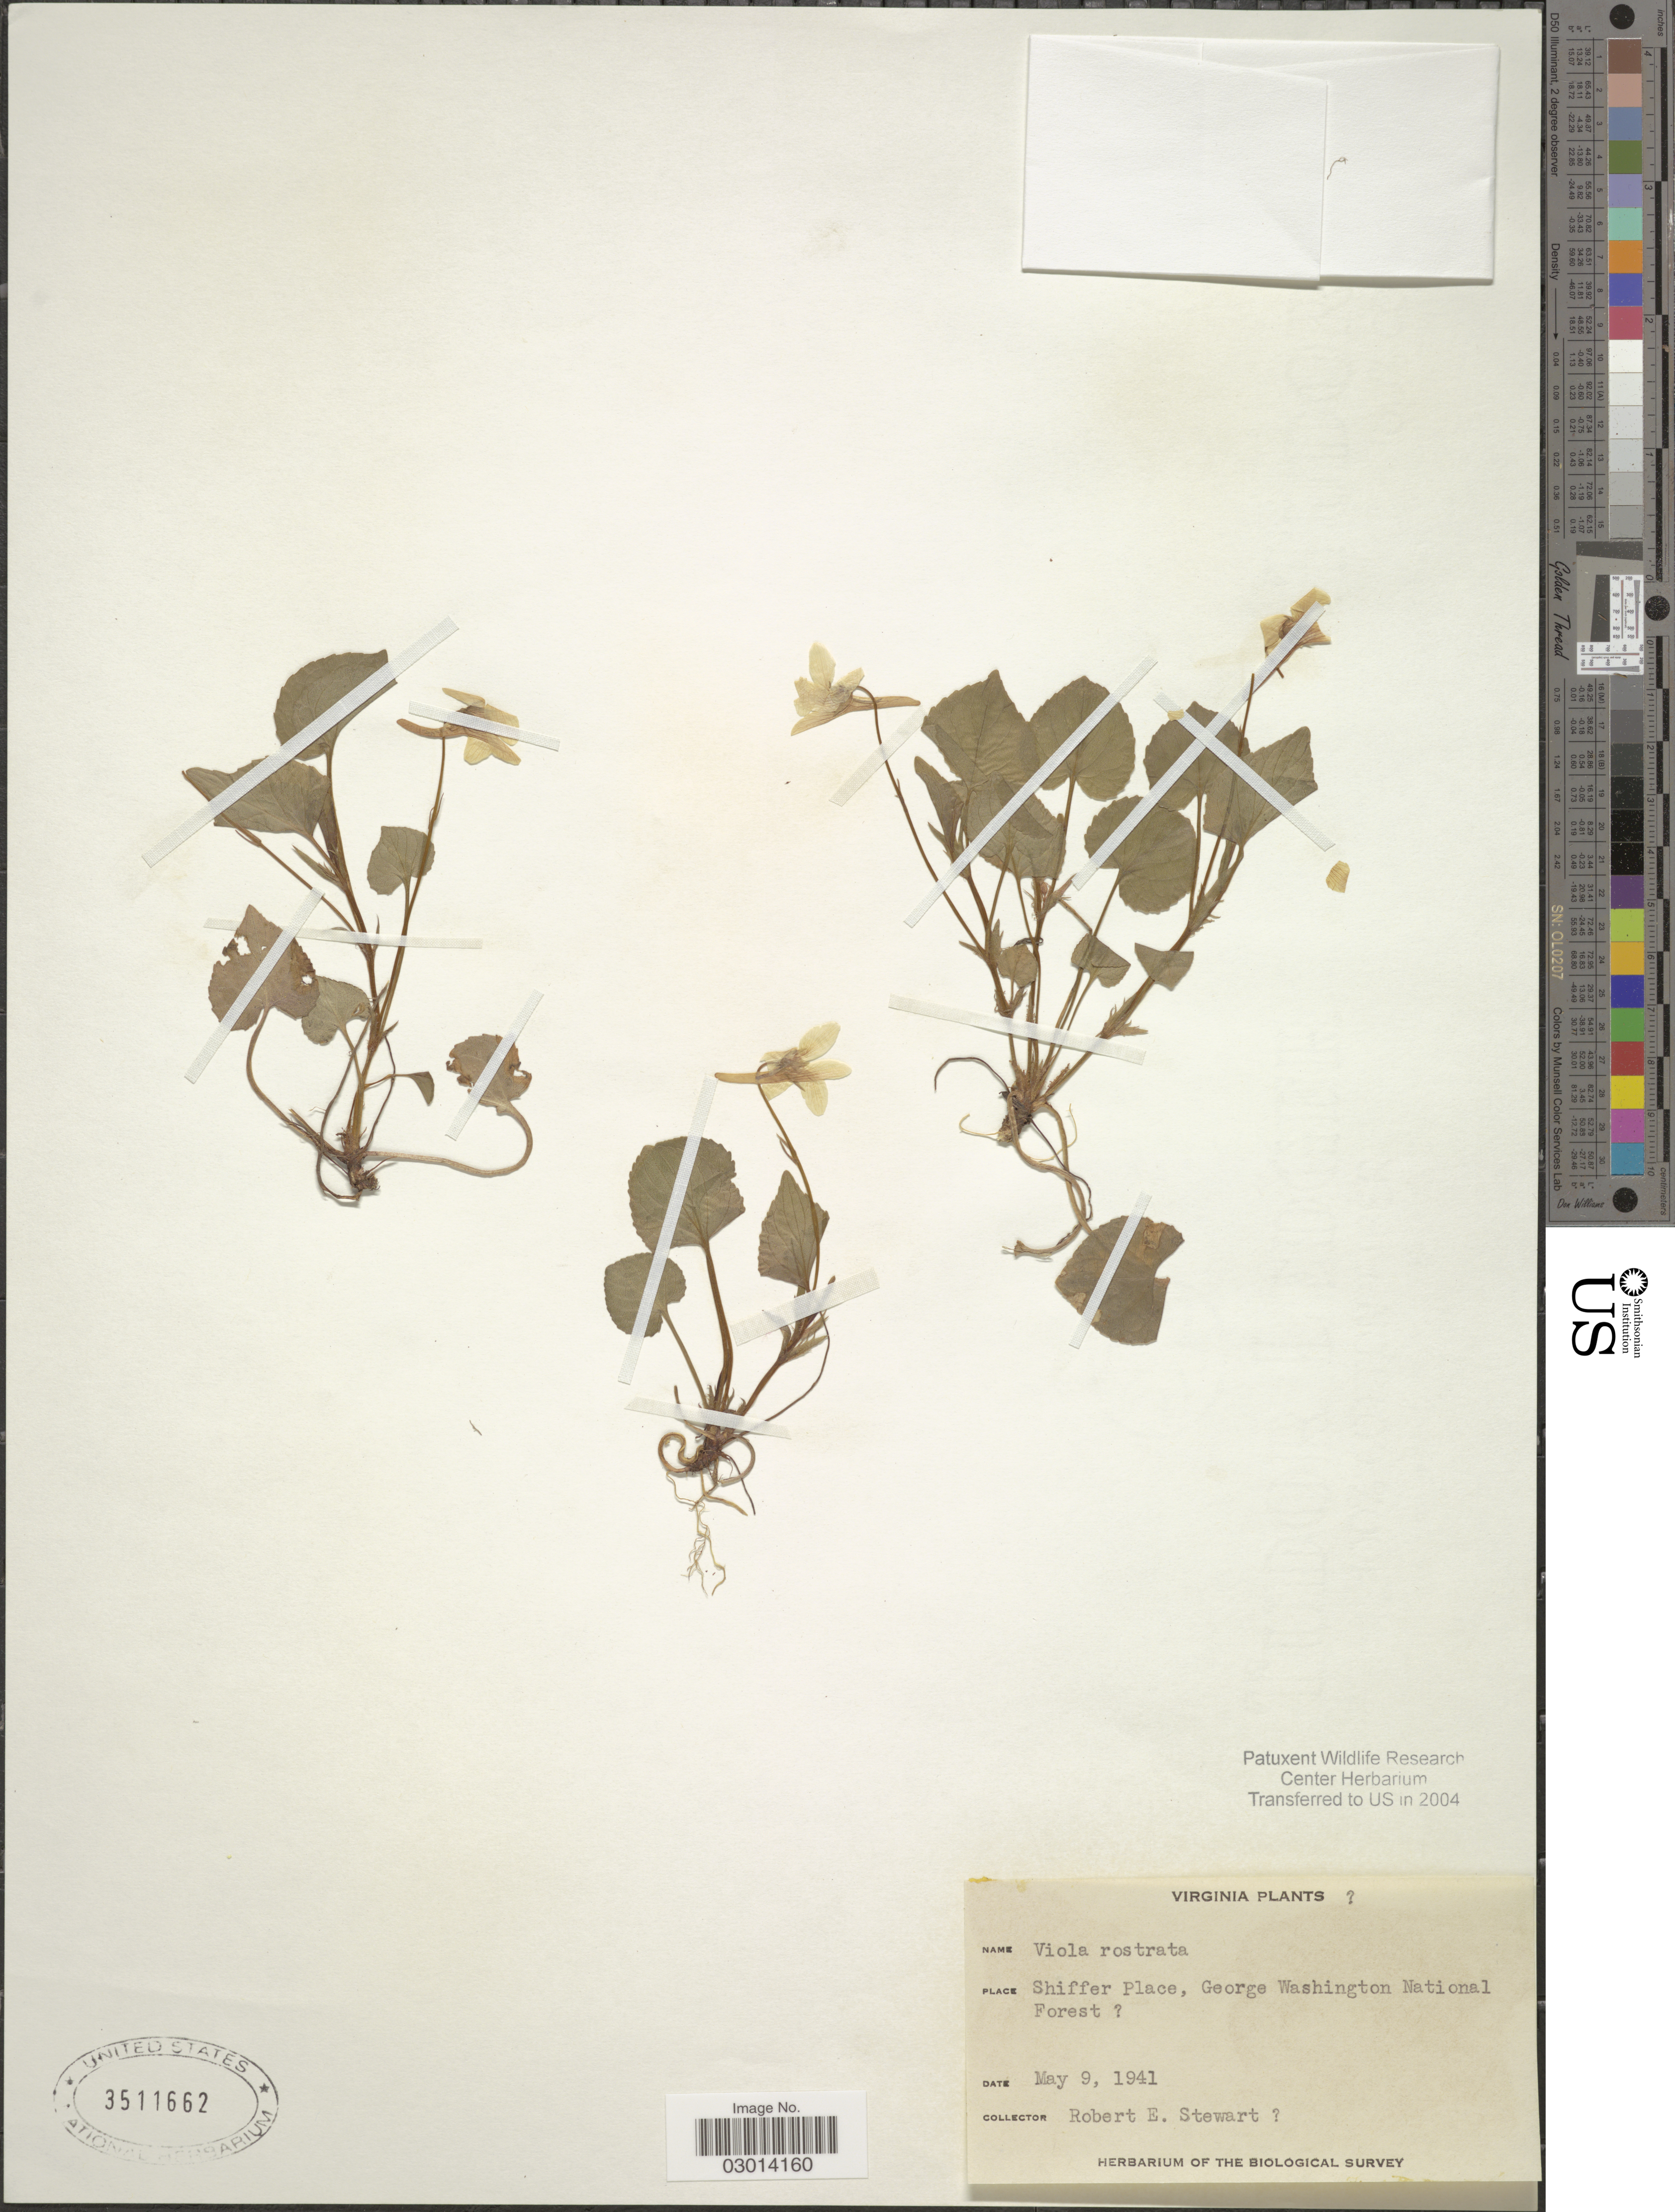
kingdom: Plantae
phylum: Tracheophyta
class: Magnoliopsida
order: Malpighiales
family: Violaceae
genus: Viola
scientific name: Viola rostrata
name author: Pursh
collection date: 1941-05-09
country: United States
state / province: Virginia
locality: Shiffer Place, George Washington National Forest.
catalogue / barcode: US 3511662